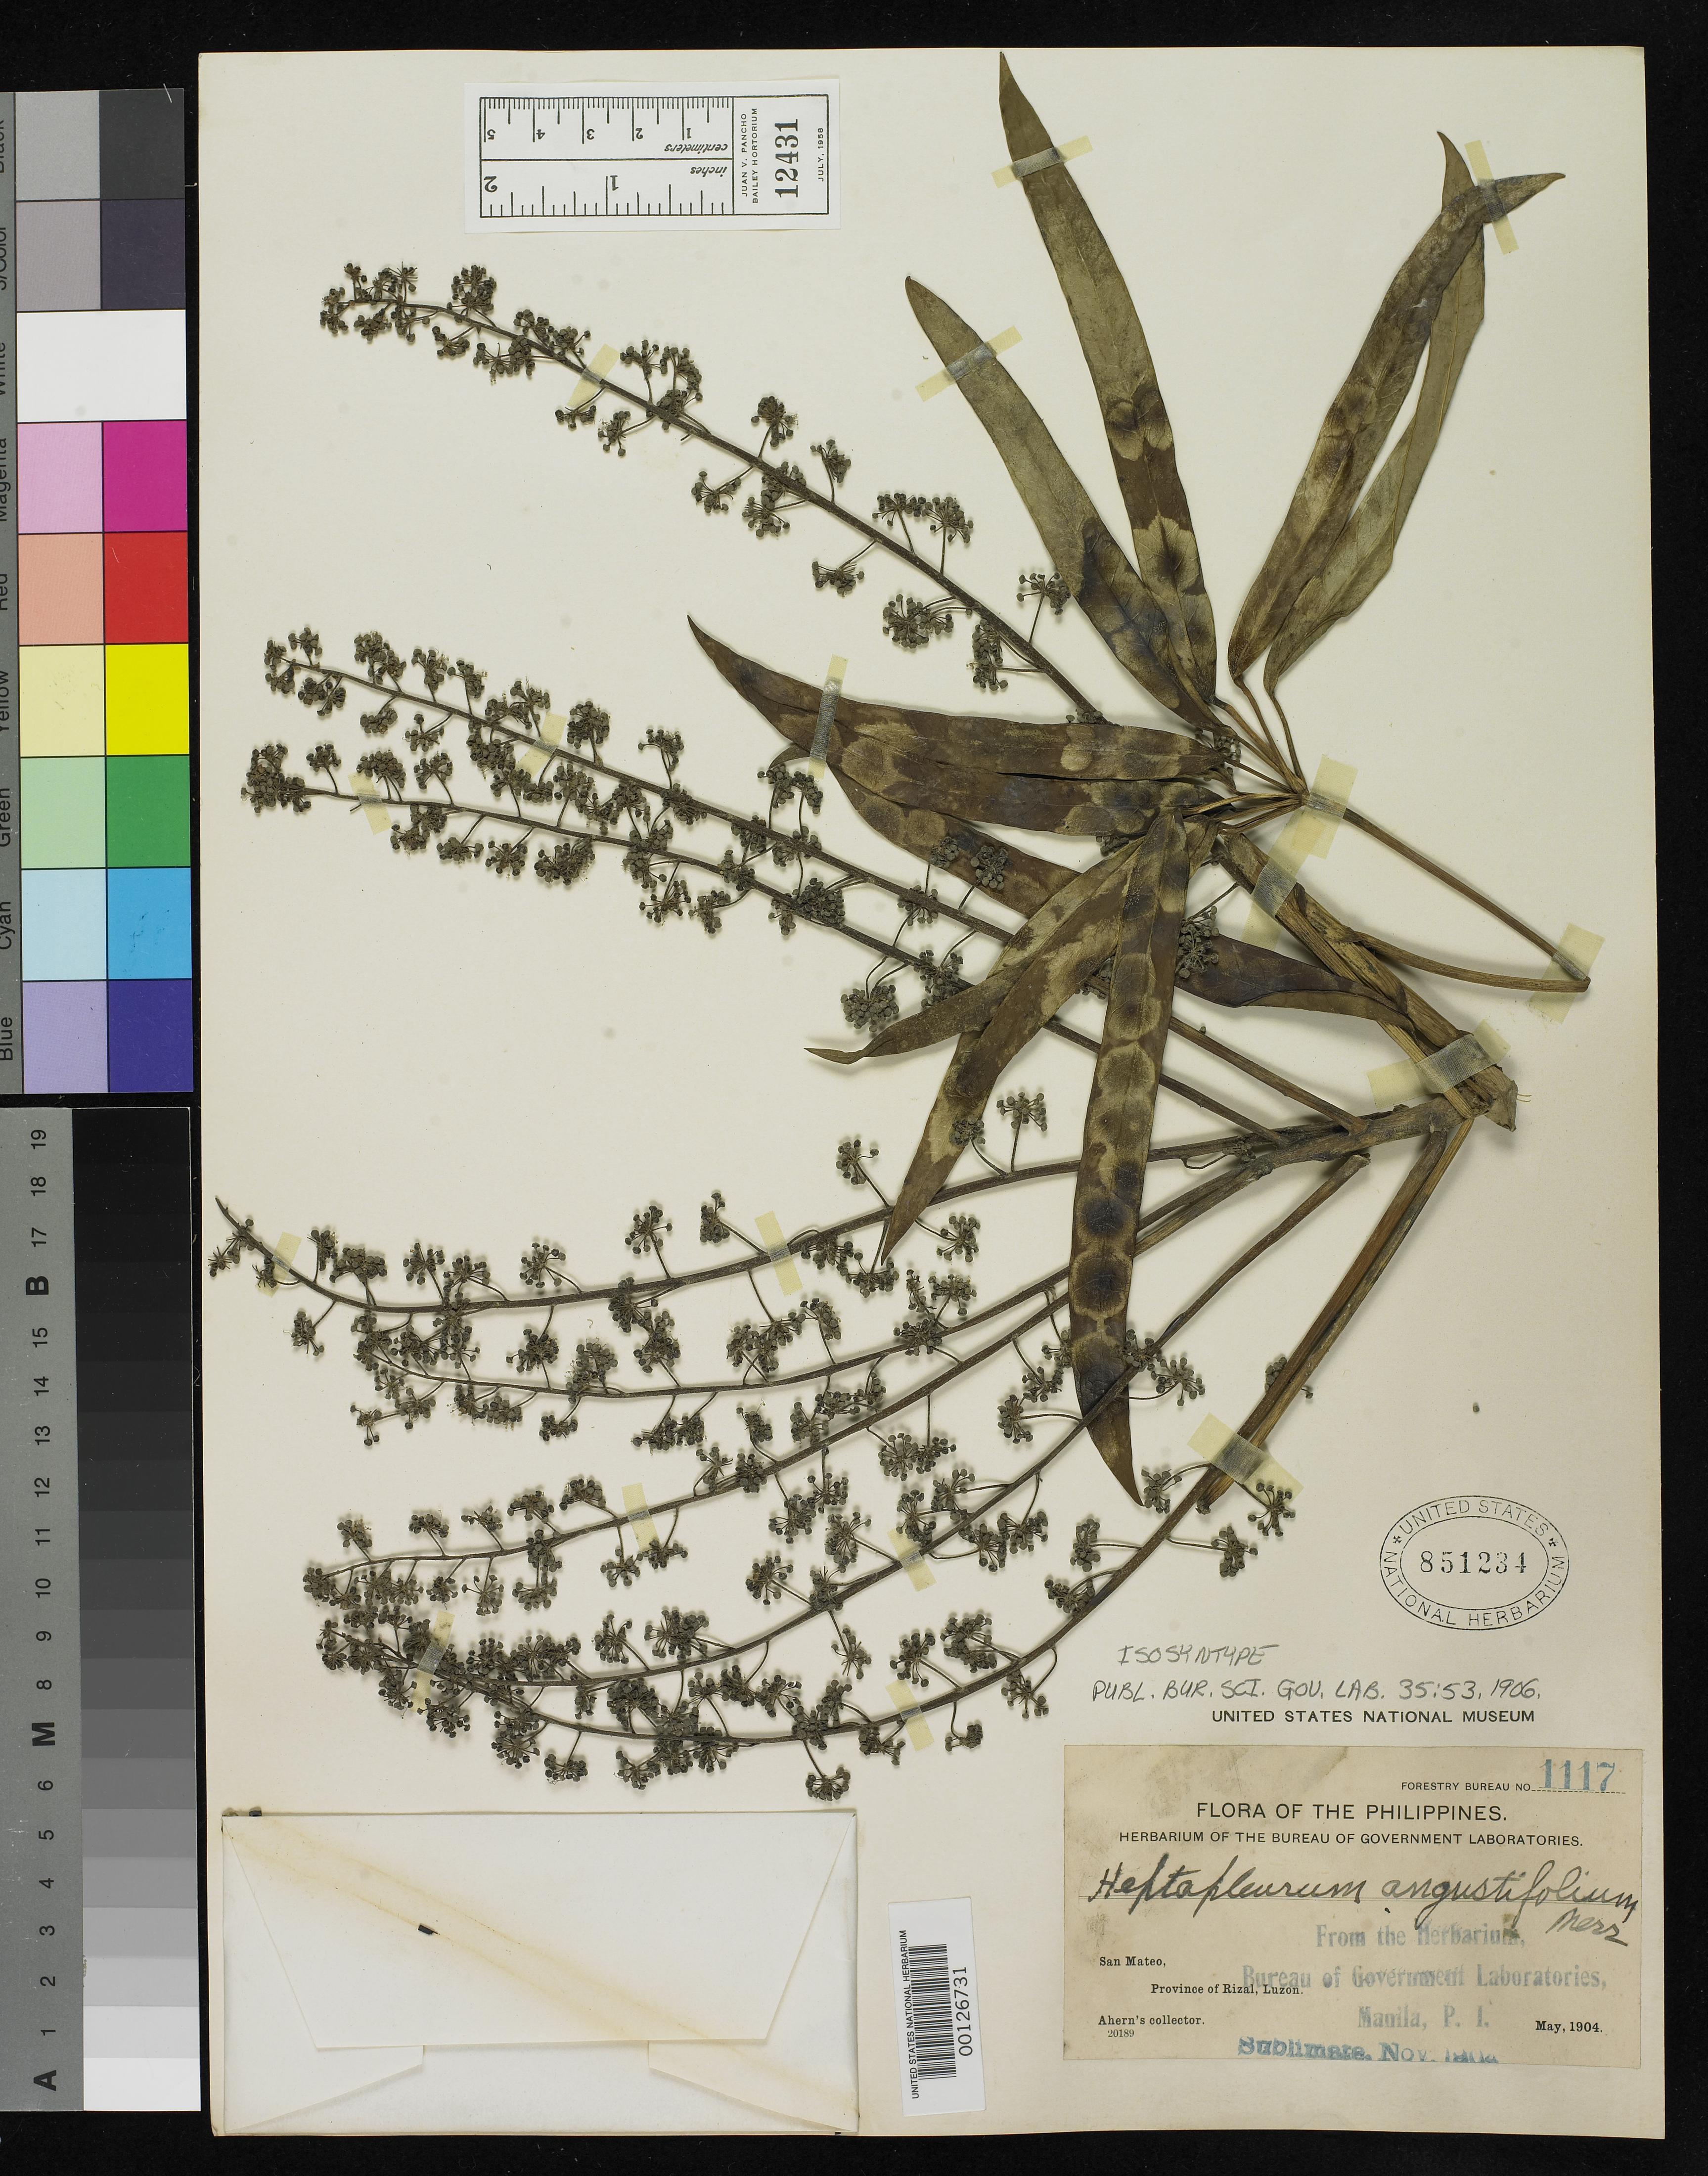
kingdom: Plantae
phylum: Tracheophyta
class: Magnoliopsida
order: Apiales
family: Araliaceae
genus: Schefflera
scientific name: Schefflera angustifolia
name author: Merr.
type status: Isosyntype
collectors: Ahern's collector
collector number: For. Bur. 1117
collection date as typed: May 1904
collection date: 1904-05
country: Philippines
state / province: Calabarzon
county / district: Rizal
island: Luzon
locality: San Mateo.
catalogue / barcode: US 851234